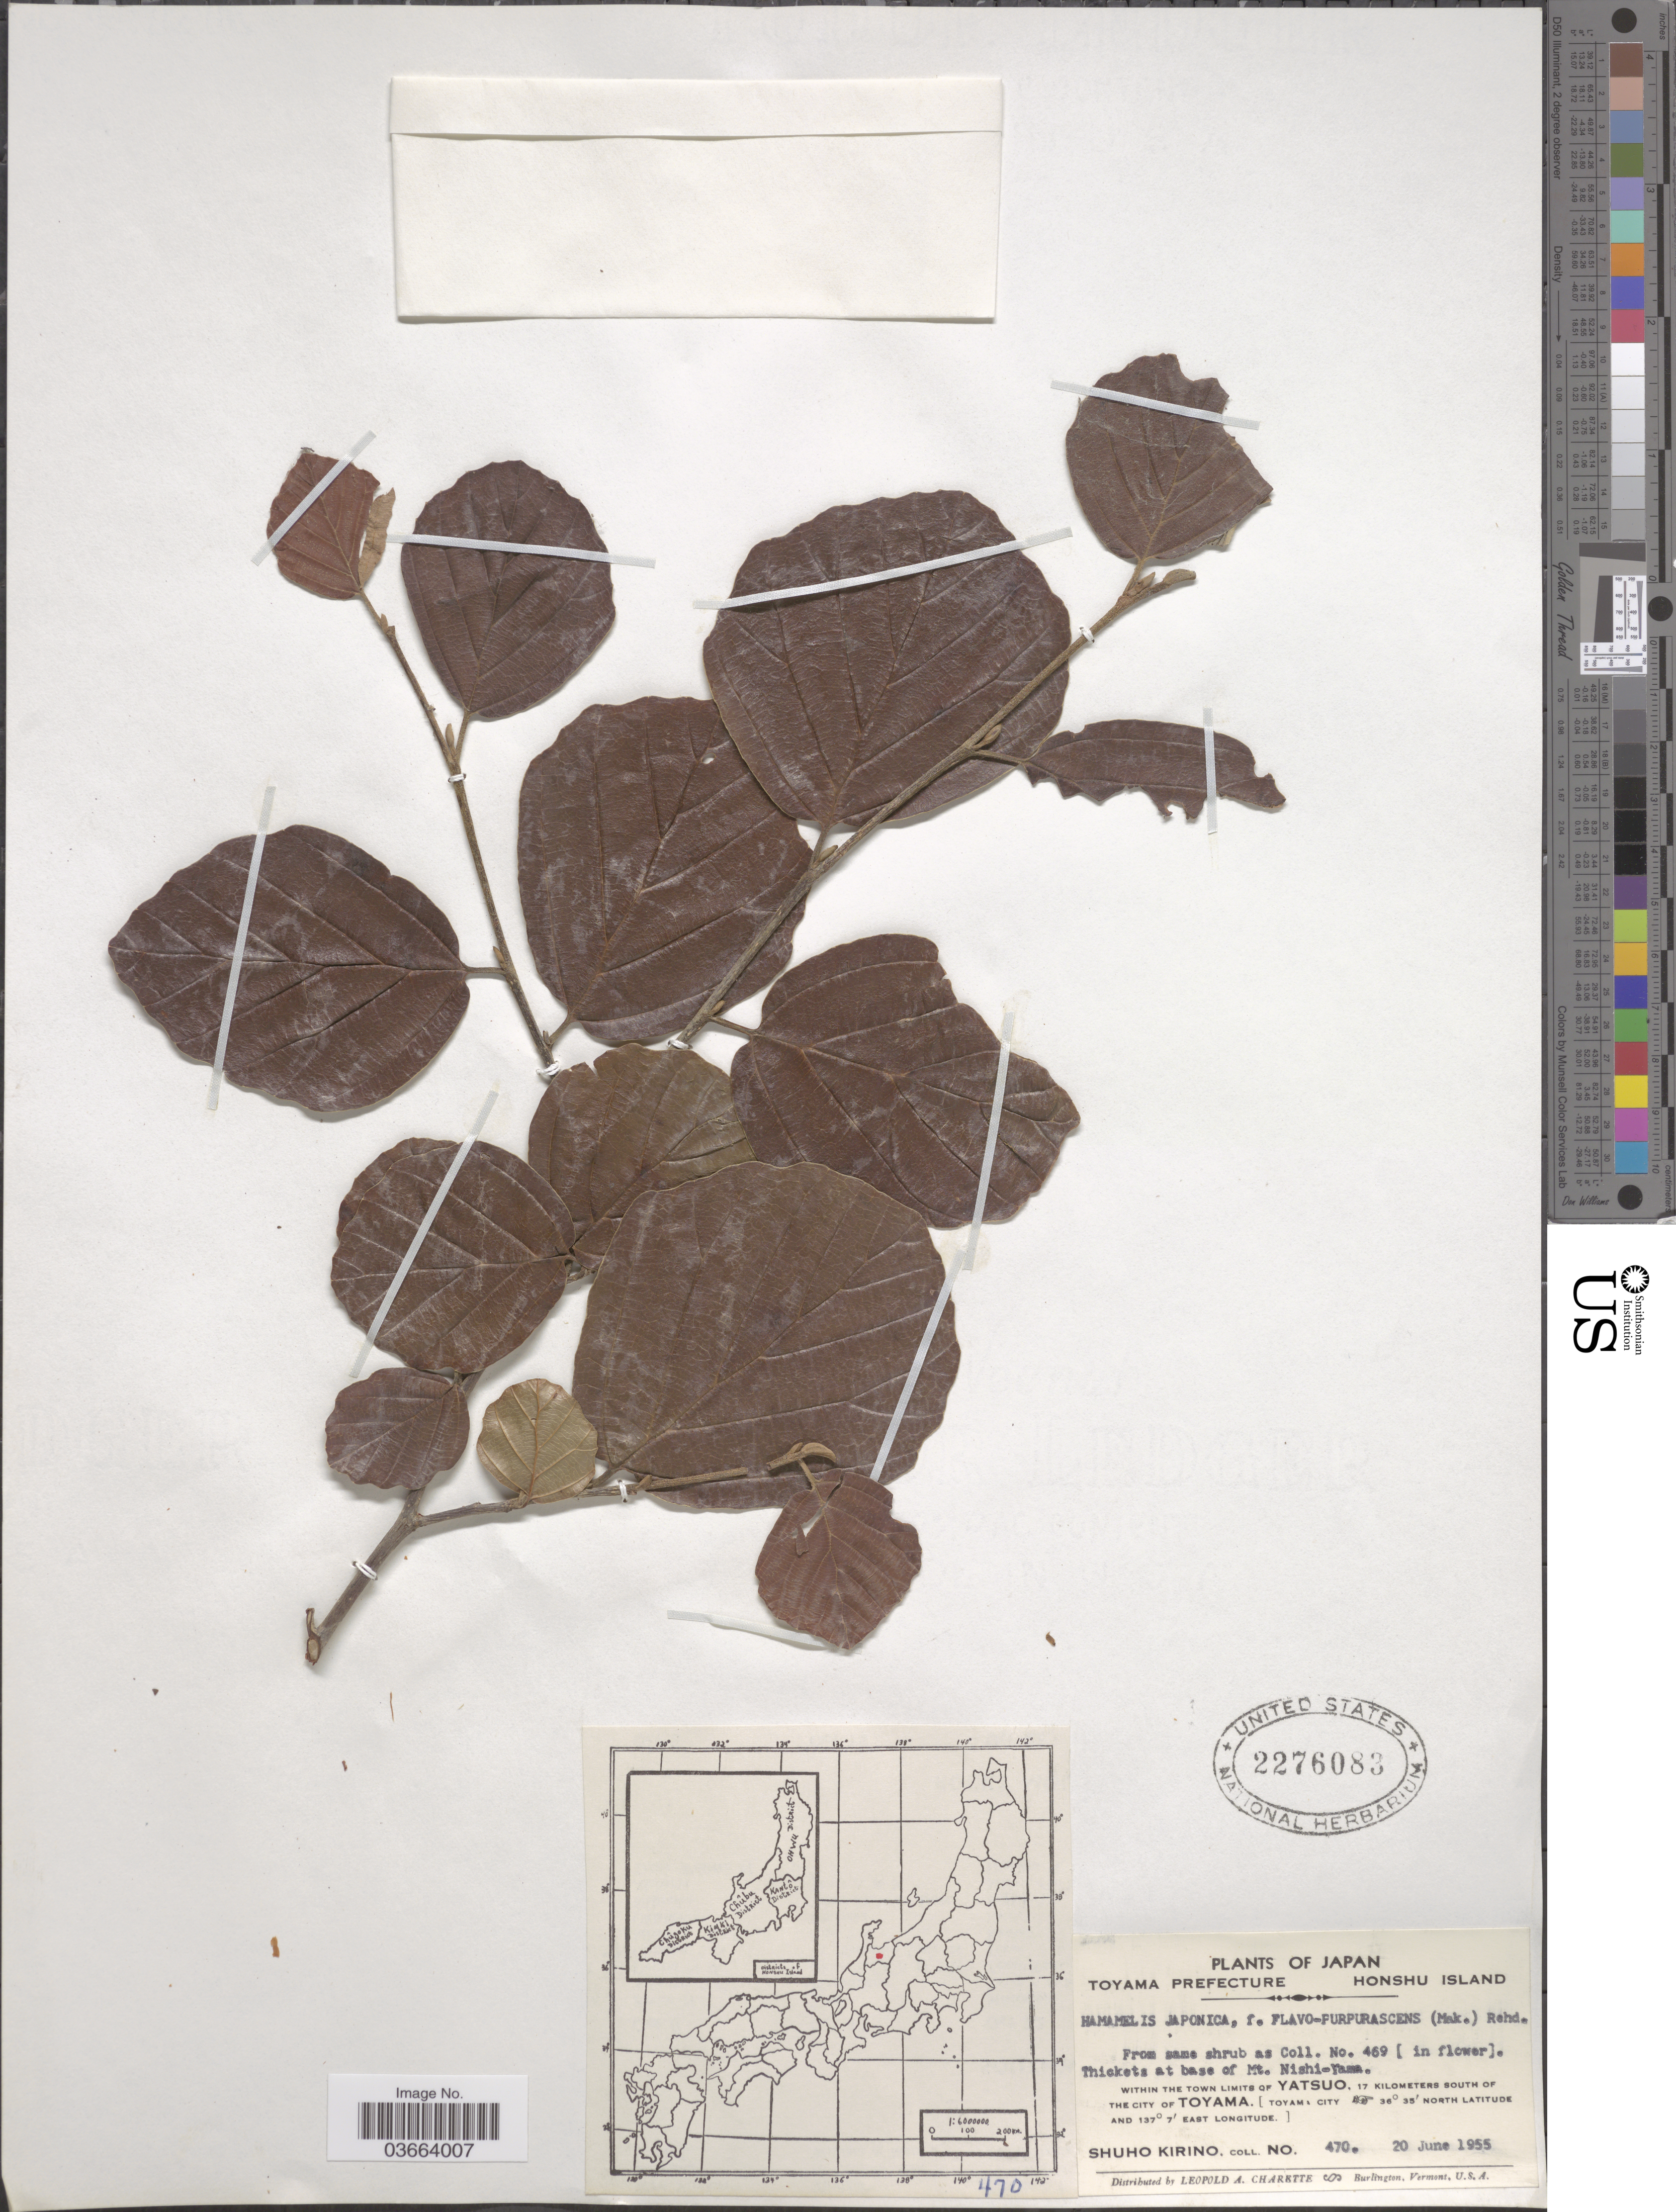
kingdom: Plantae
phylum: Tracheophyta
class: Magnoliopsida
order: Saxifragales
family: Hamamelidaceae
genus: Hamamelis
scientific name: Hamamelis japonica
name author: Siebold & Zucc.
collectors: S. Kirino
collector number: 470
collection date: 1955-06-20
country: Japan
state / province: Toyama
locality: Toyama Prefecture. Honshu Island. Thickets at base of Mt. Nishi-Yama. Within the town of Yatsuo, 17 kilometers south of the city of Toyama. [Toyama City].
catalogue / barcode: US 2276083